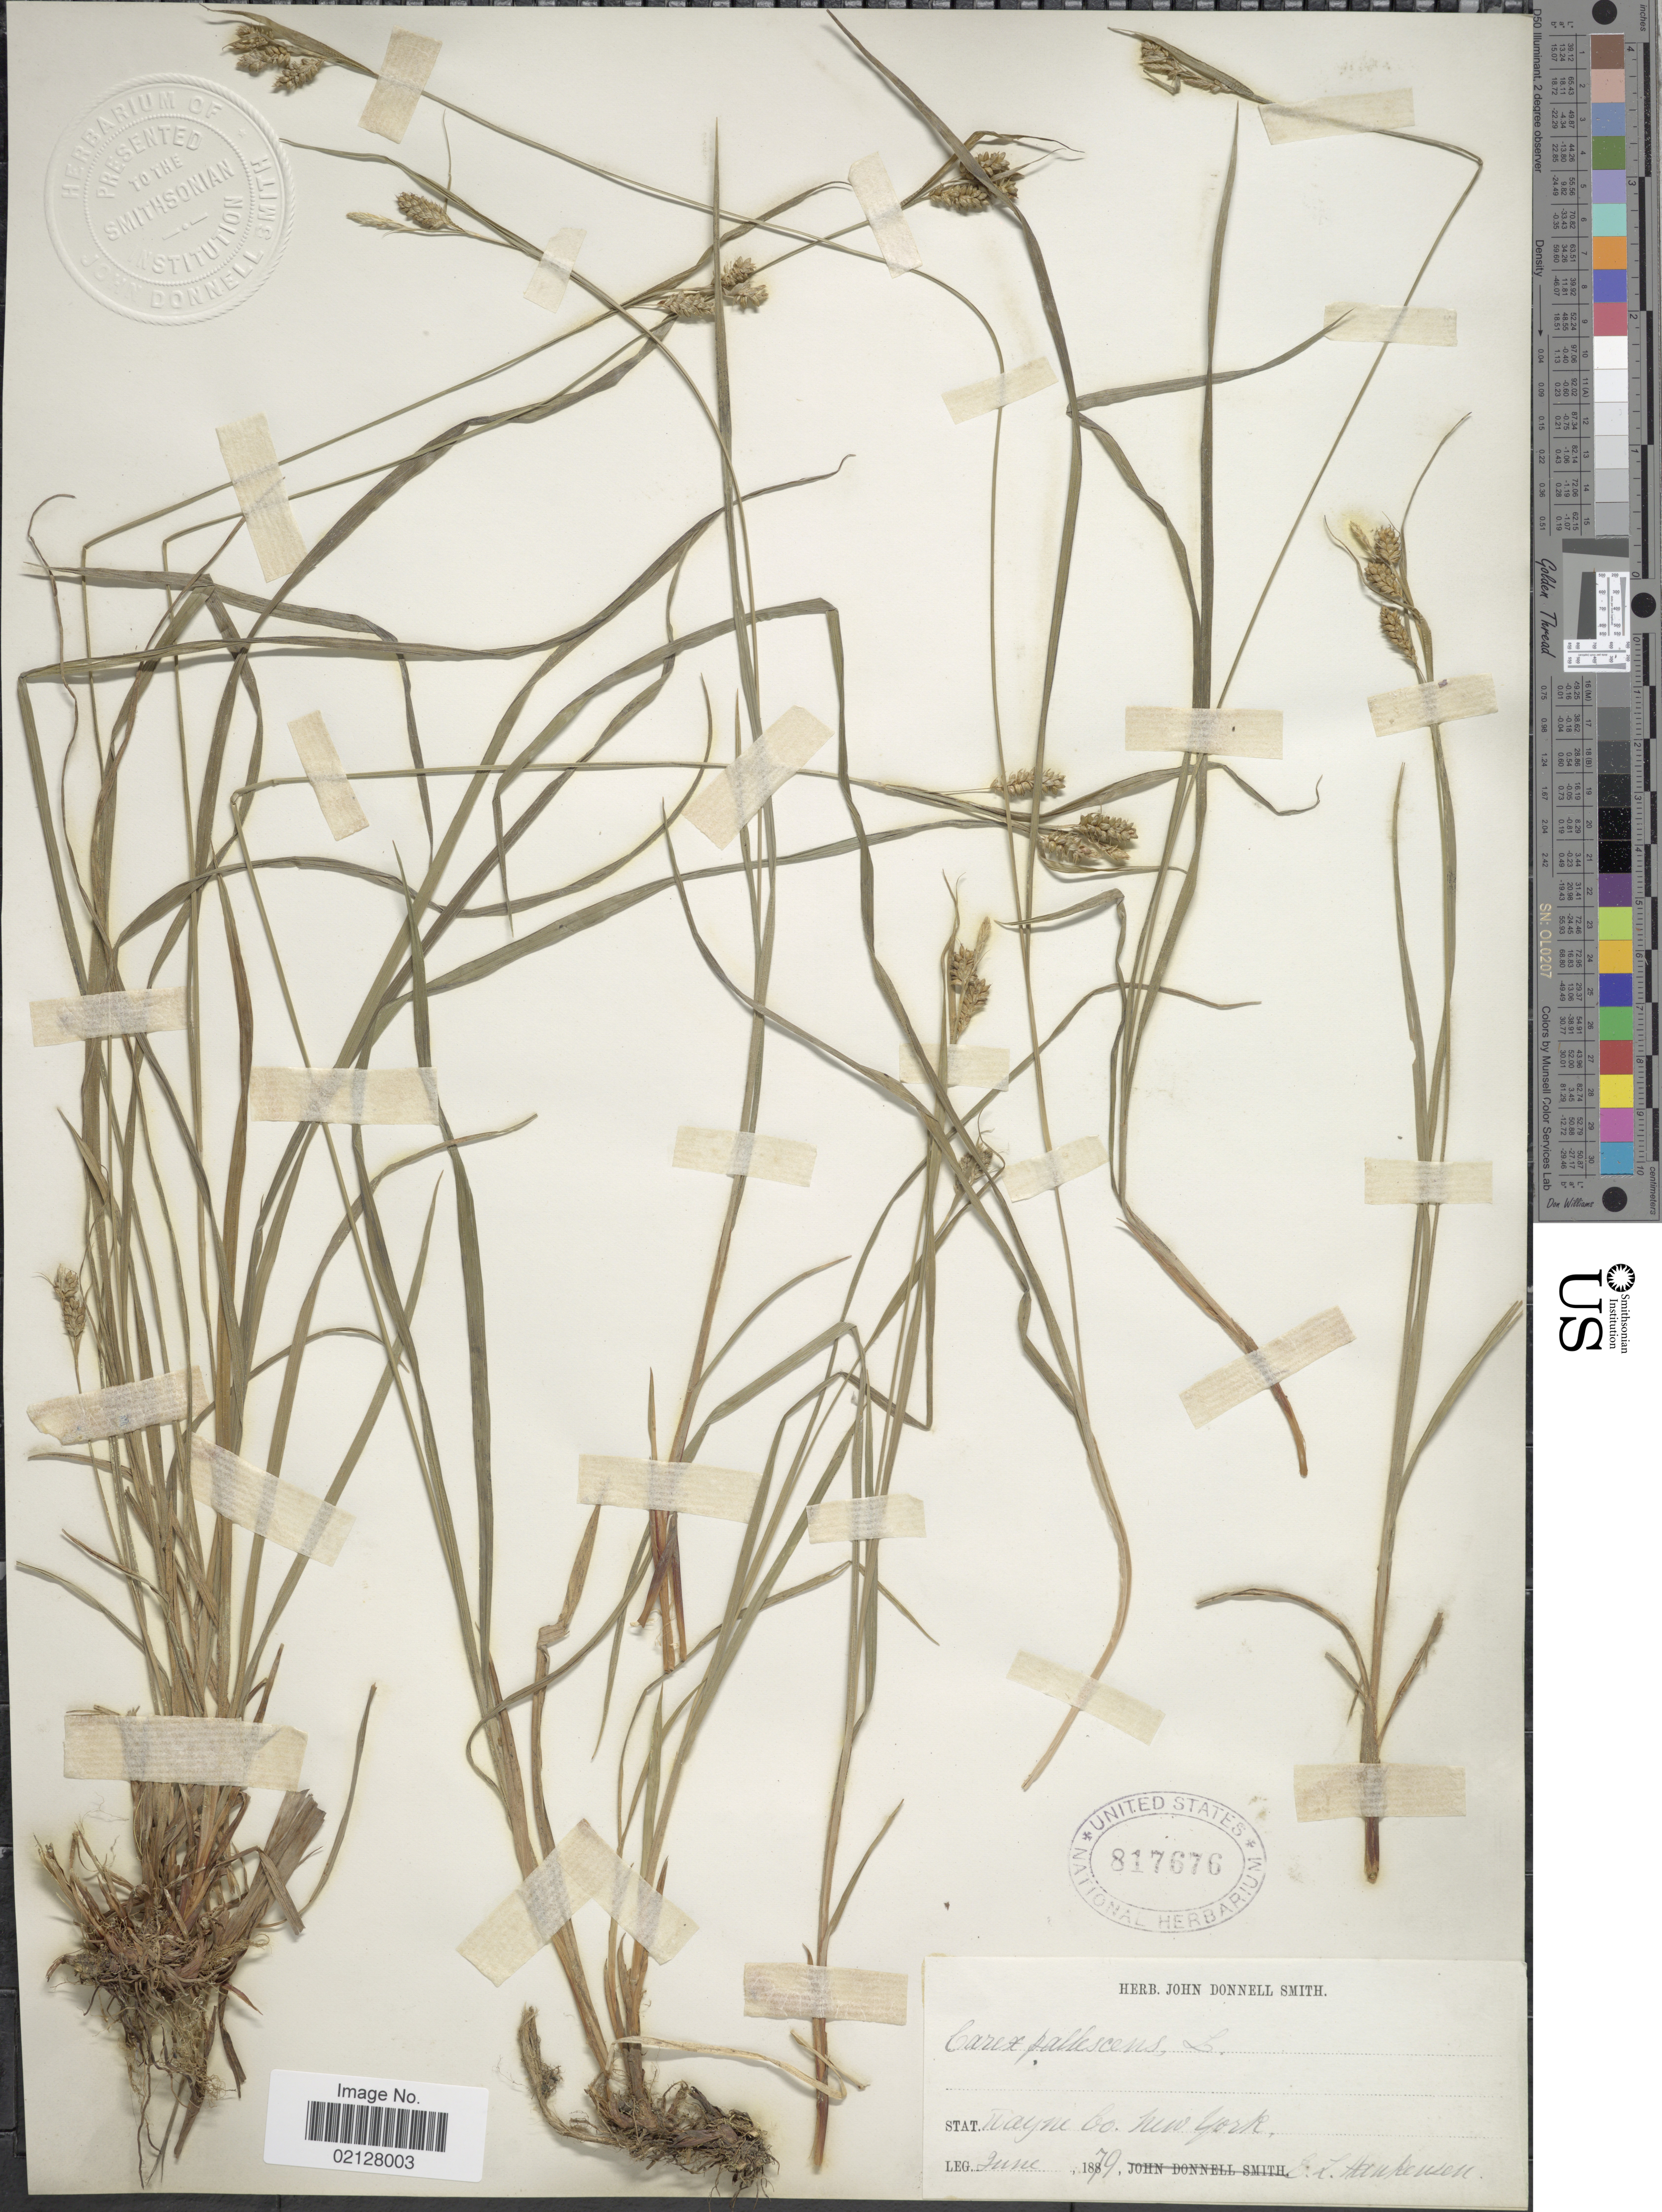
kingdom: Plantae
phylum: Tracheophyta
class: Liliopsida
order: Poales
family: Cyperaceae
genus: Carex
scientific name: Carex pallescens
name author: L.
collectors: E. Hankenson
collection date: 1879-06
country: United States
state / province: New York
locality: Wayne Co.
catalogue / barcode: US 817676